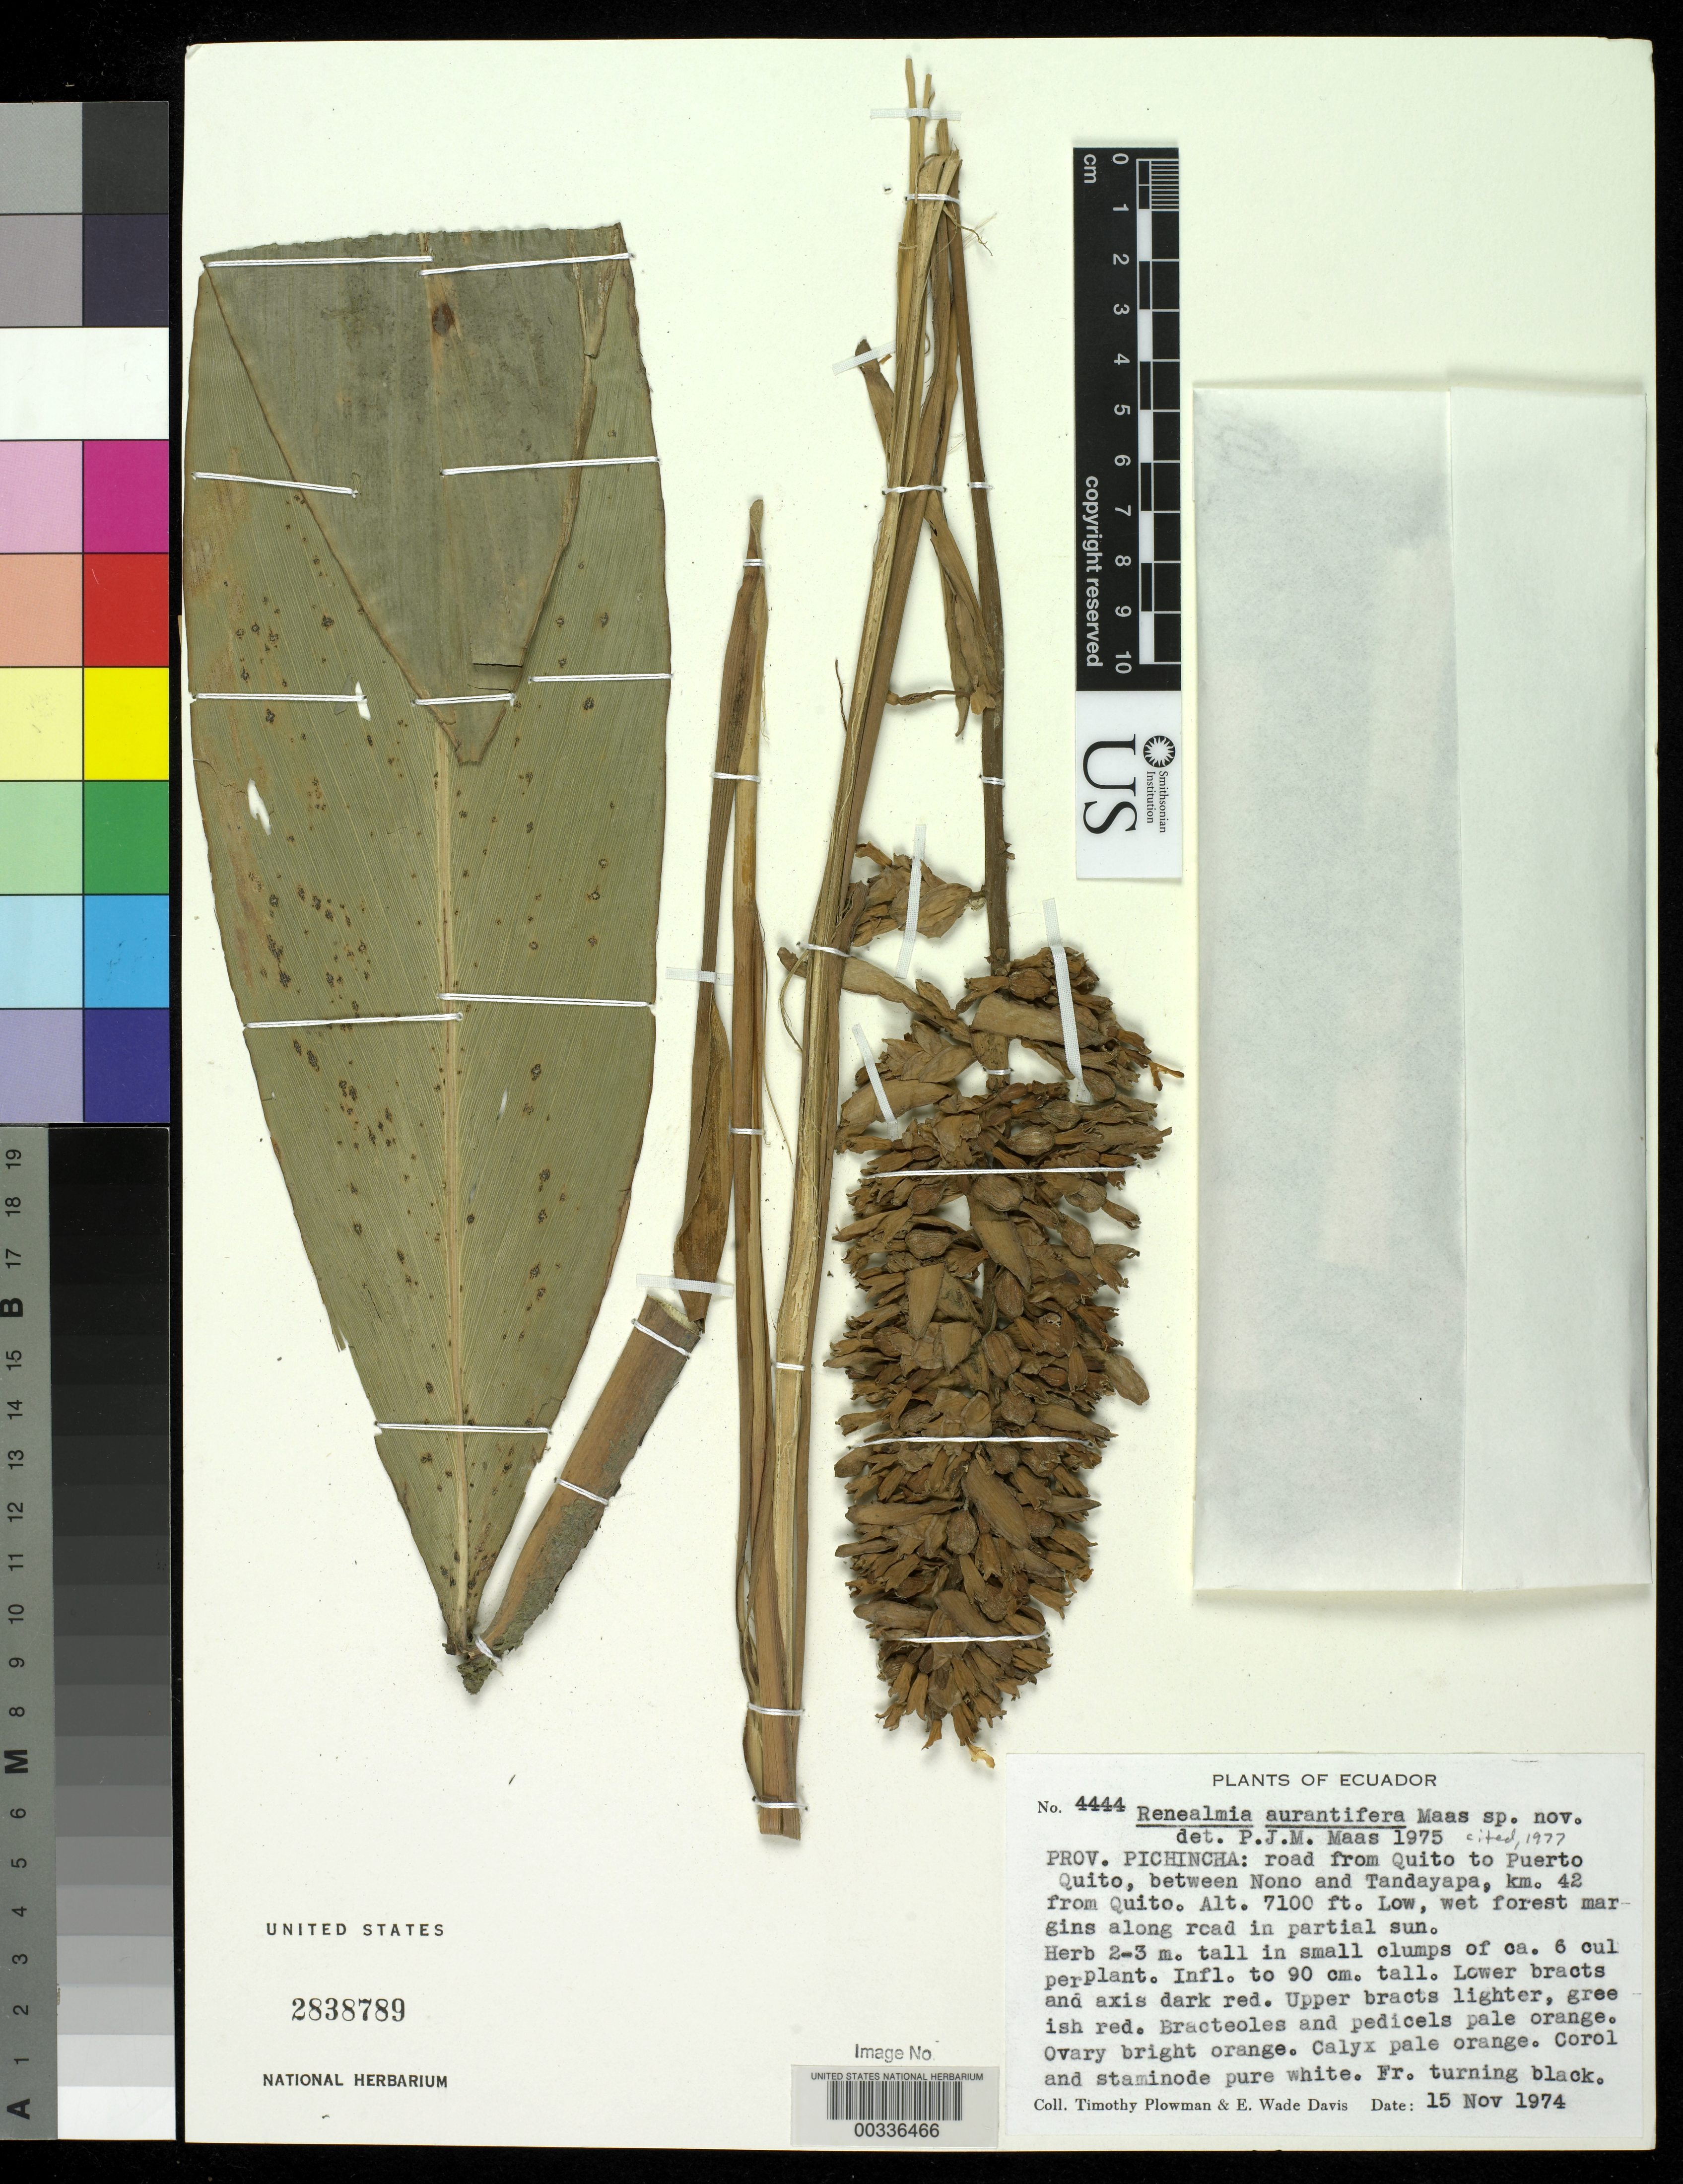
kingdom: Plantae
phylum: Tracheophyta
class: Liliopsida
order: Zingiberales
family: Zingiberaceae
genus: Renealmia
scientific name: Renealmia aurantifera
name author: Maas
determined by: Maas, Paul J. M.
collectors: T. Plowman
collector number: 4444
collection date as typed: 15 Nov 1974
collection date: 1974-11-15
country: Ecuador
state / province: Pichincha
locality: Road from quito to Puerto quito, between nono and tandayapa, km 42 from quito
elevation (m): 2164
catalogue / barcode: US 2838789